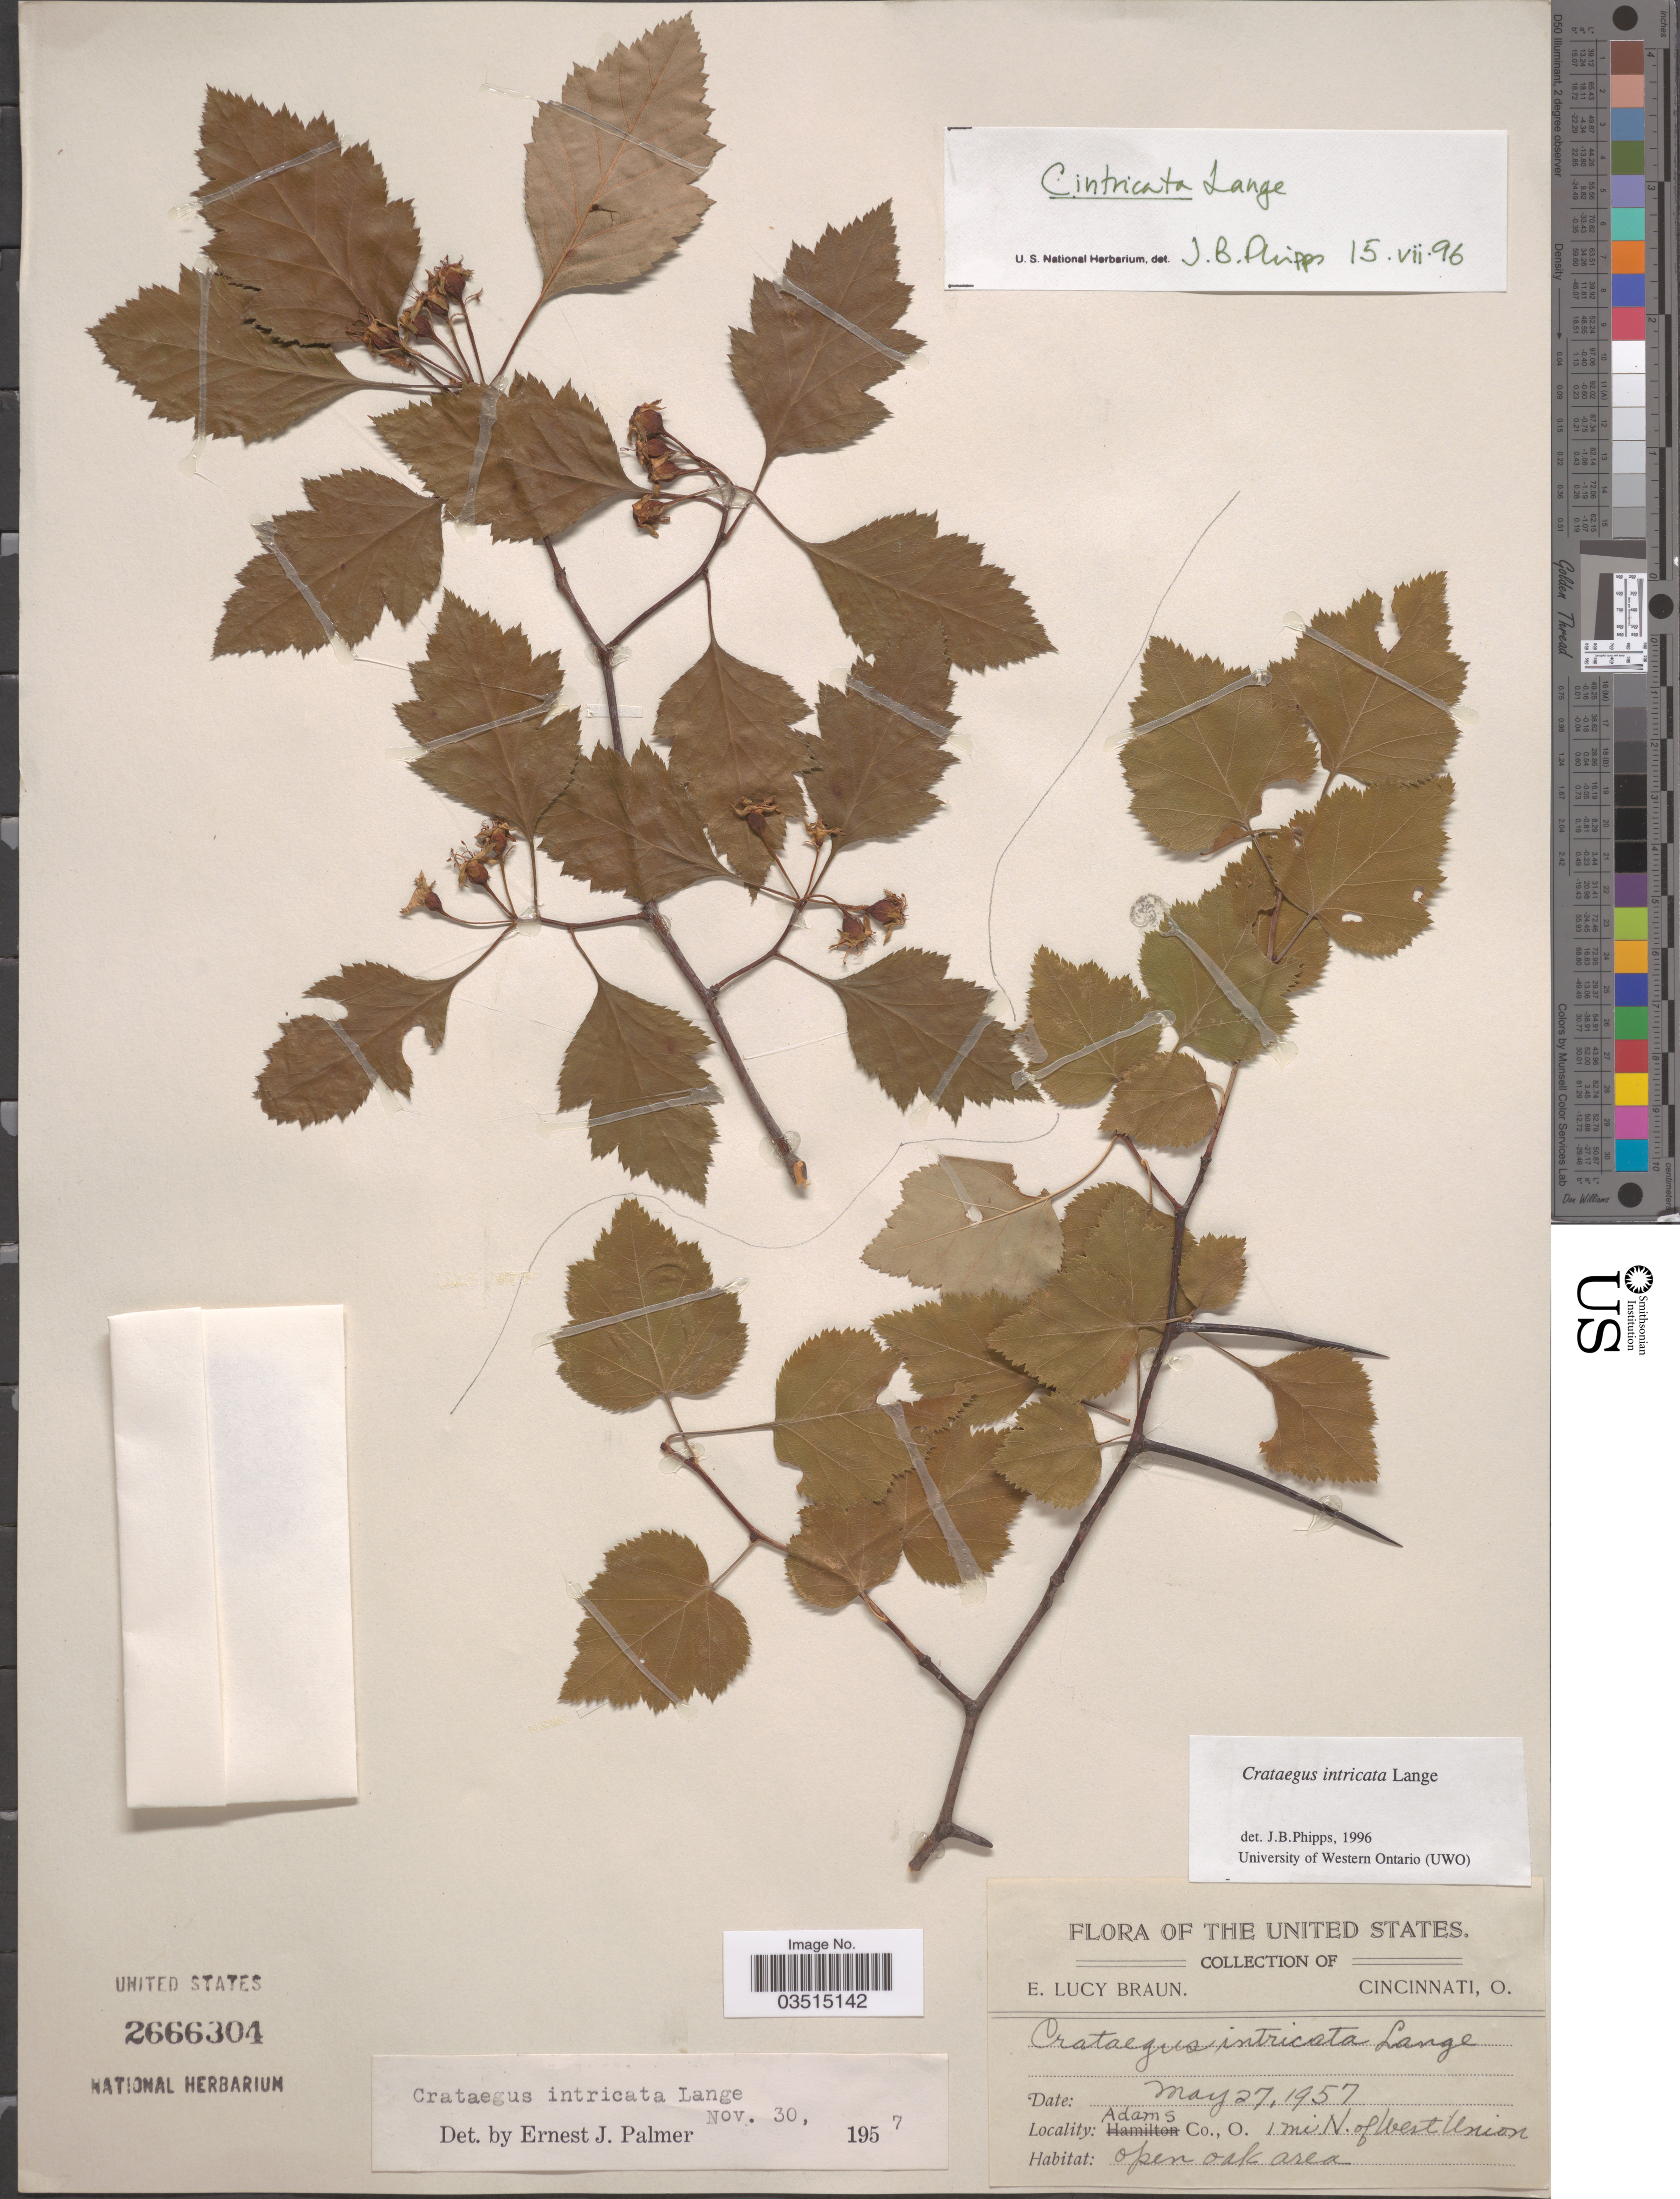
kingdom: Plantae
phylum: Tracheophyta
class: Magnoliopsida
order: Rosales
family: Rosaceae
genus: Crataegus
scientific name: Crataegus intricata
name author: Lange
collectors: E. L. Braun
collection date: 1957-05-27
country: United States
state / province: Ohio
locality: Adams Co., 1 mi. N. of West Union.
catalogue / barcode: US 2666304